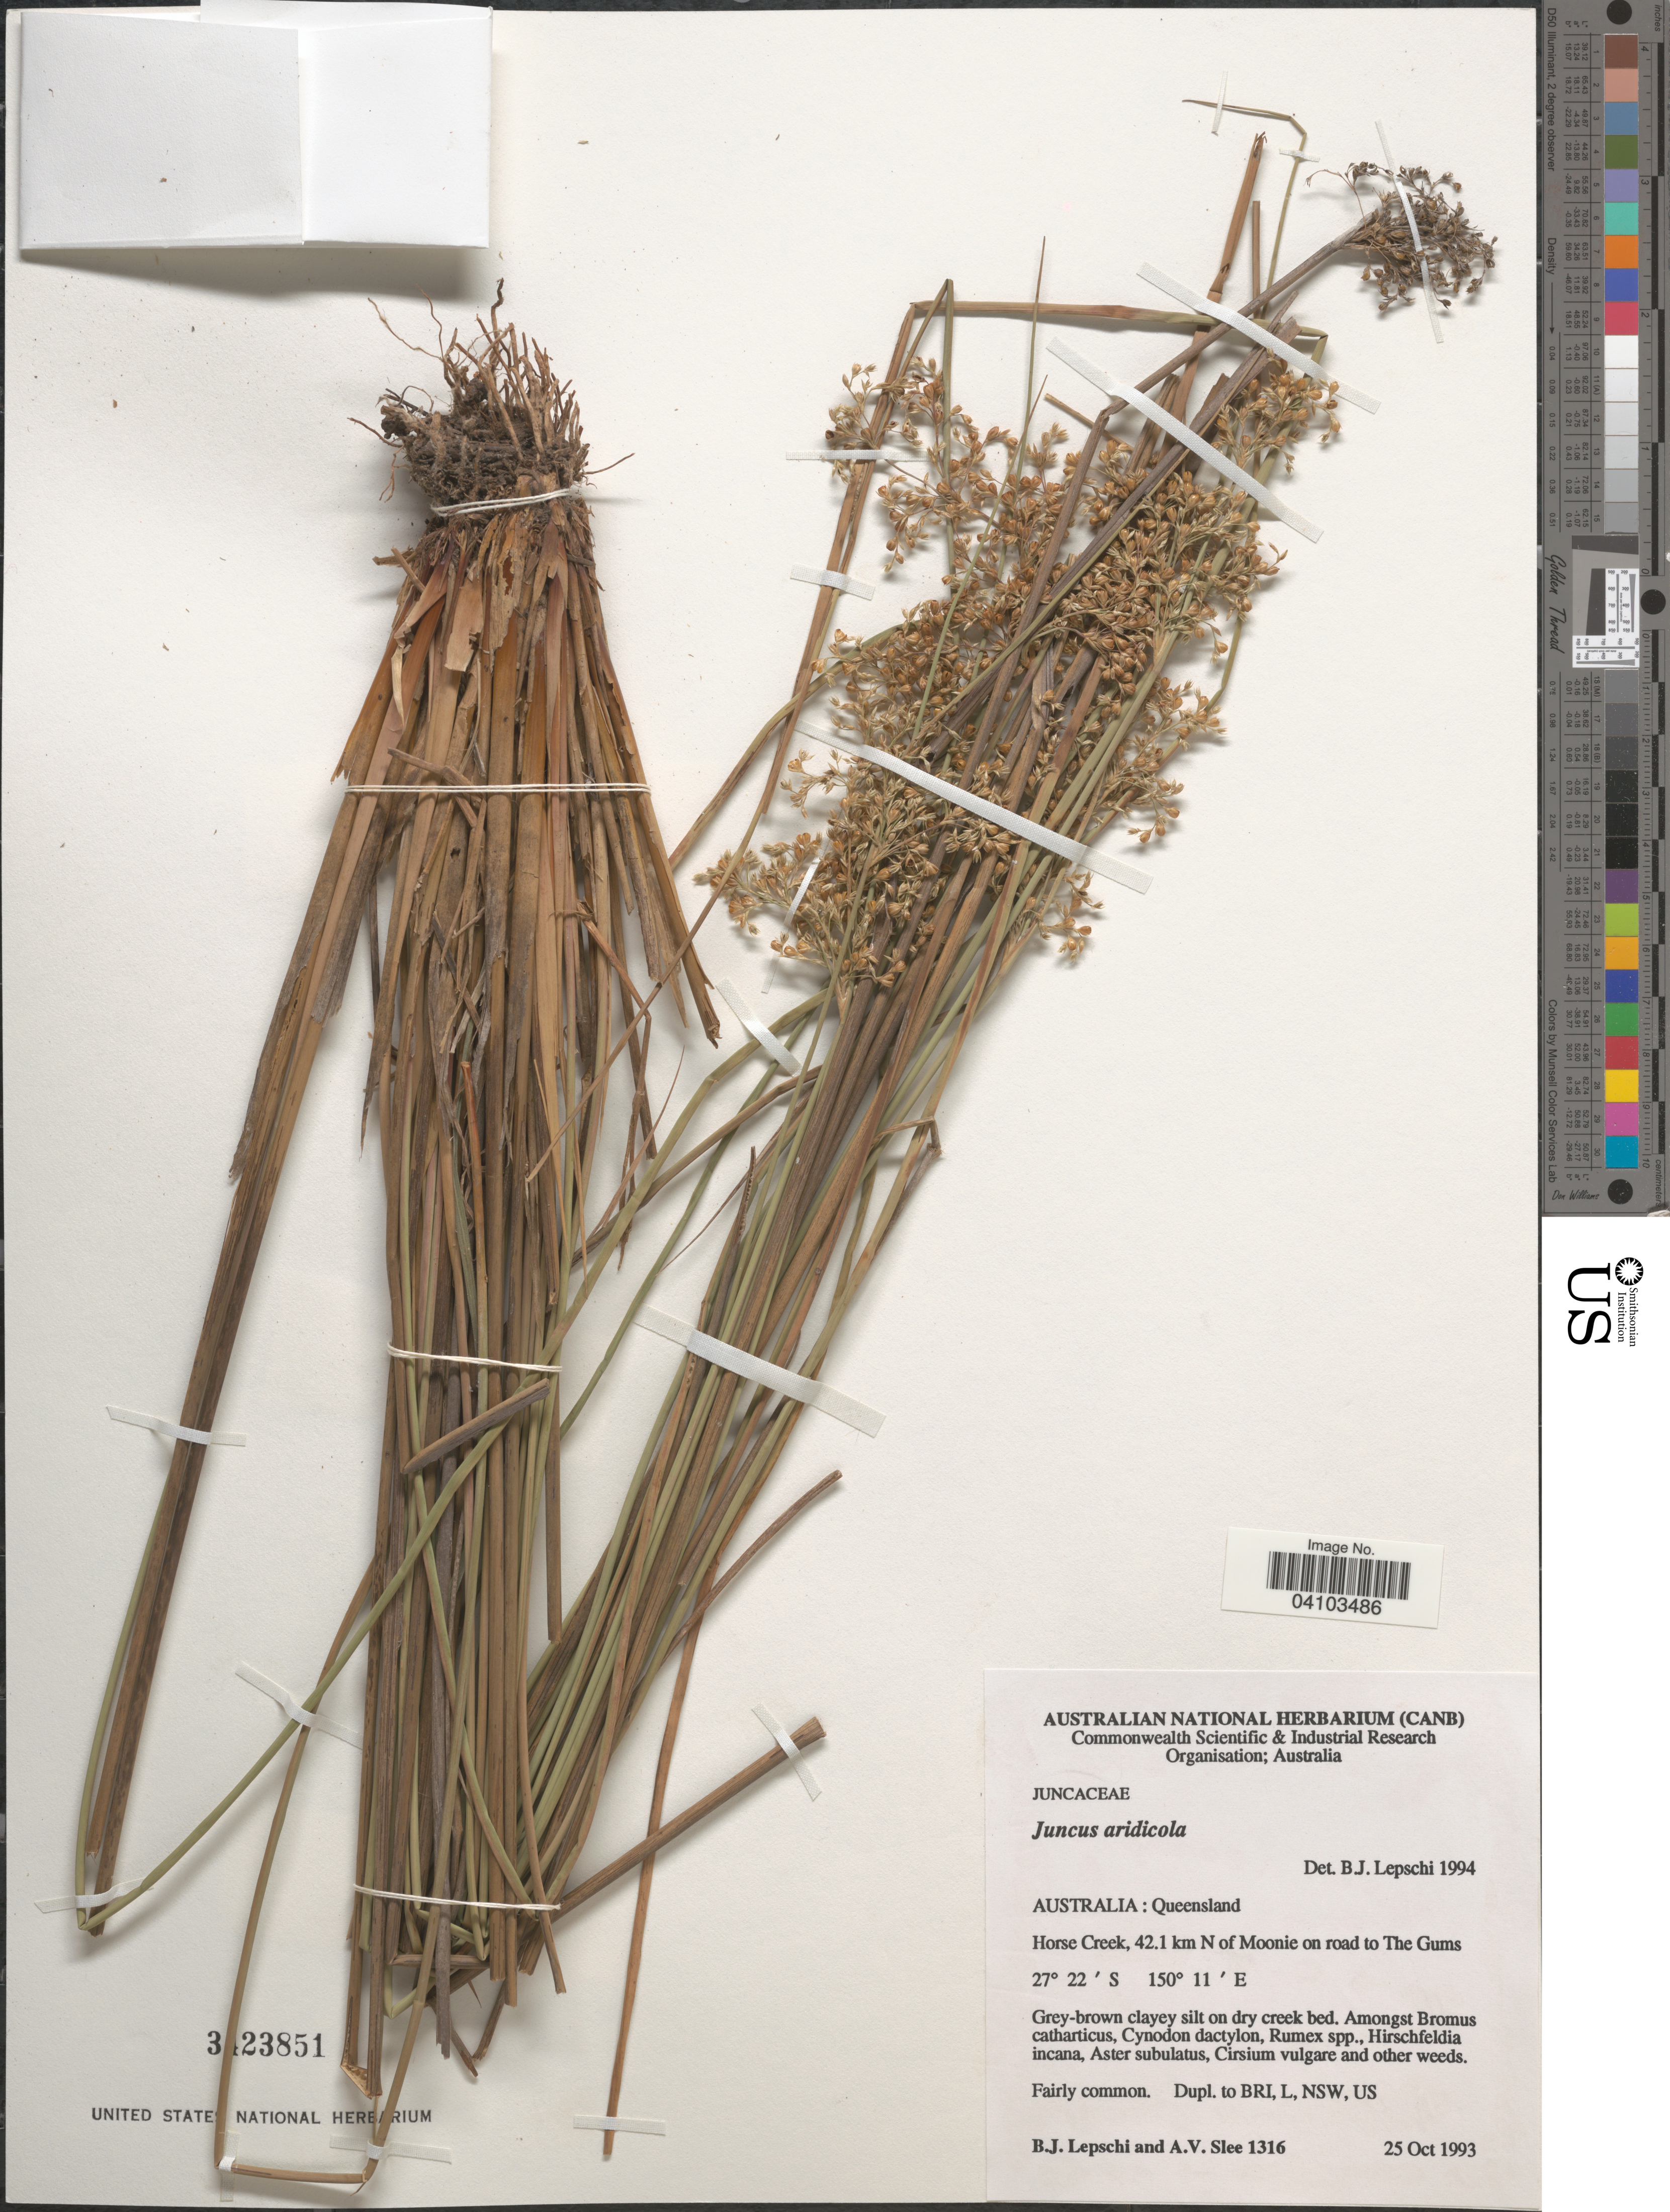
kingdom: Plantae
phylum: Tracheophyta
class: Liliopsida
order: Poales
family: Juncaceae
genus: Juncus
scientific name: Juncus aridicola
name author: L.A.S. Johnson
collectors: B. Lepschi & A. Slee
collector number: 1316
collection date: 1993-10-25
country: Australia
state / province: Queensland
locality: Horse Creek, 42.1 km N of Moonie on road to The Gums.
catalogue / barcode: US 3423851